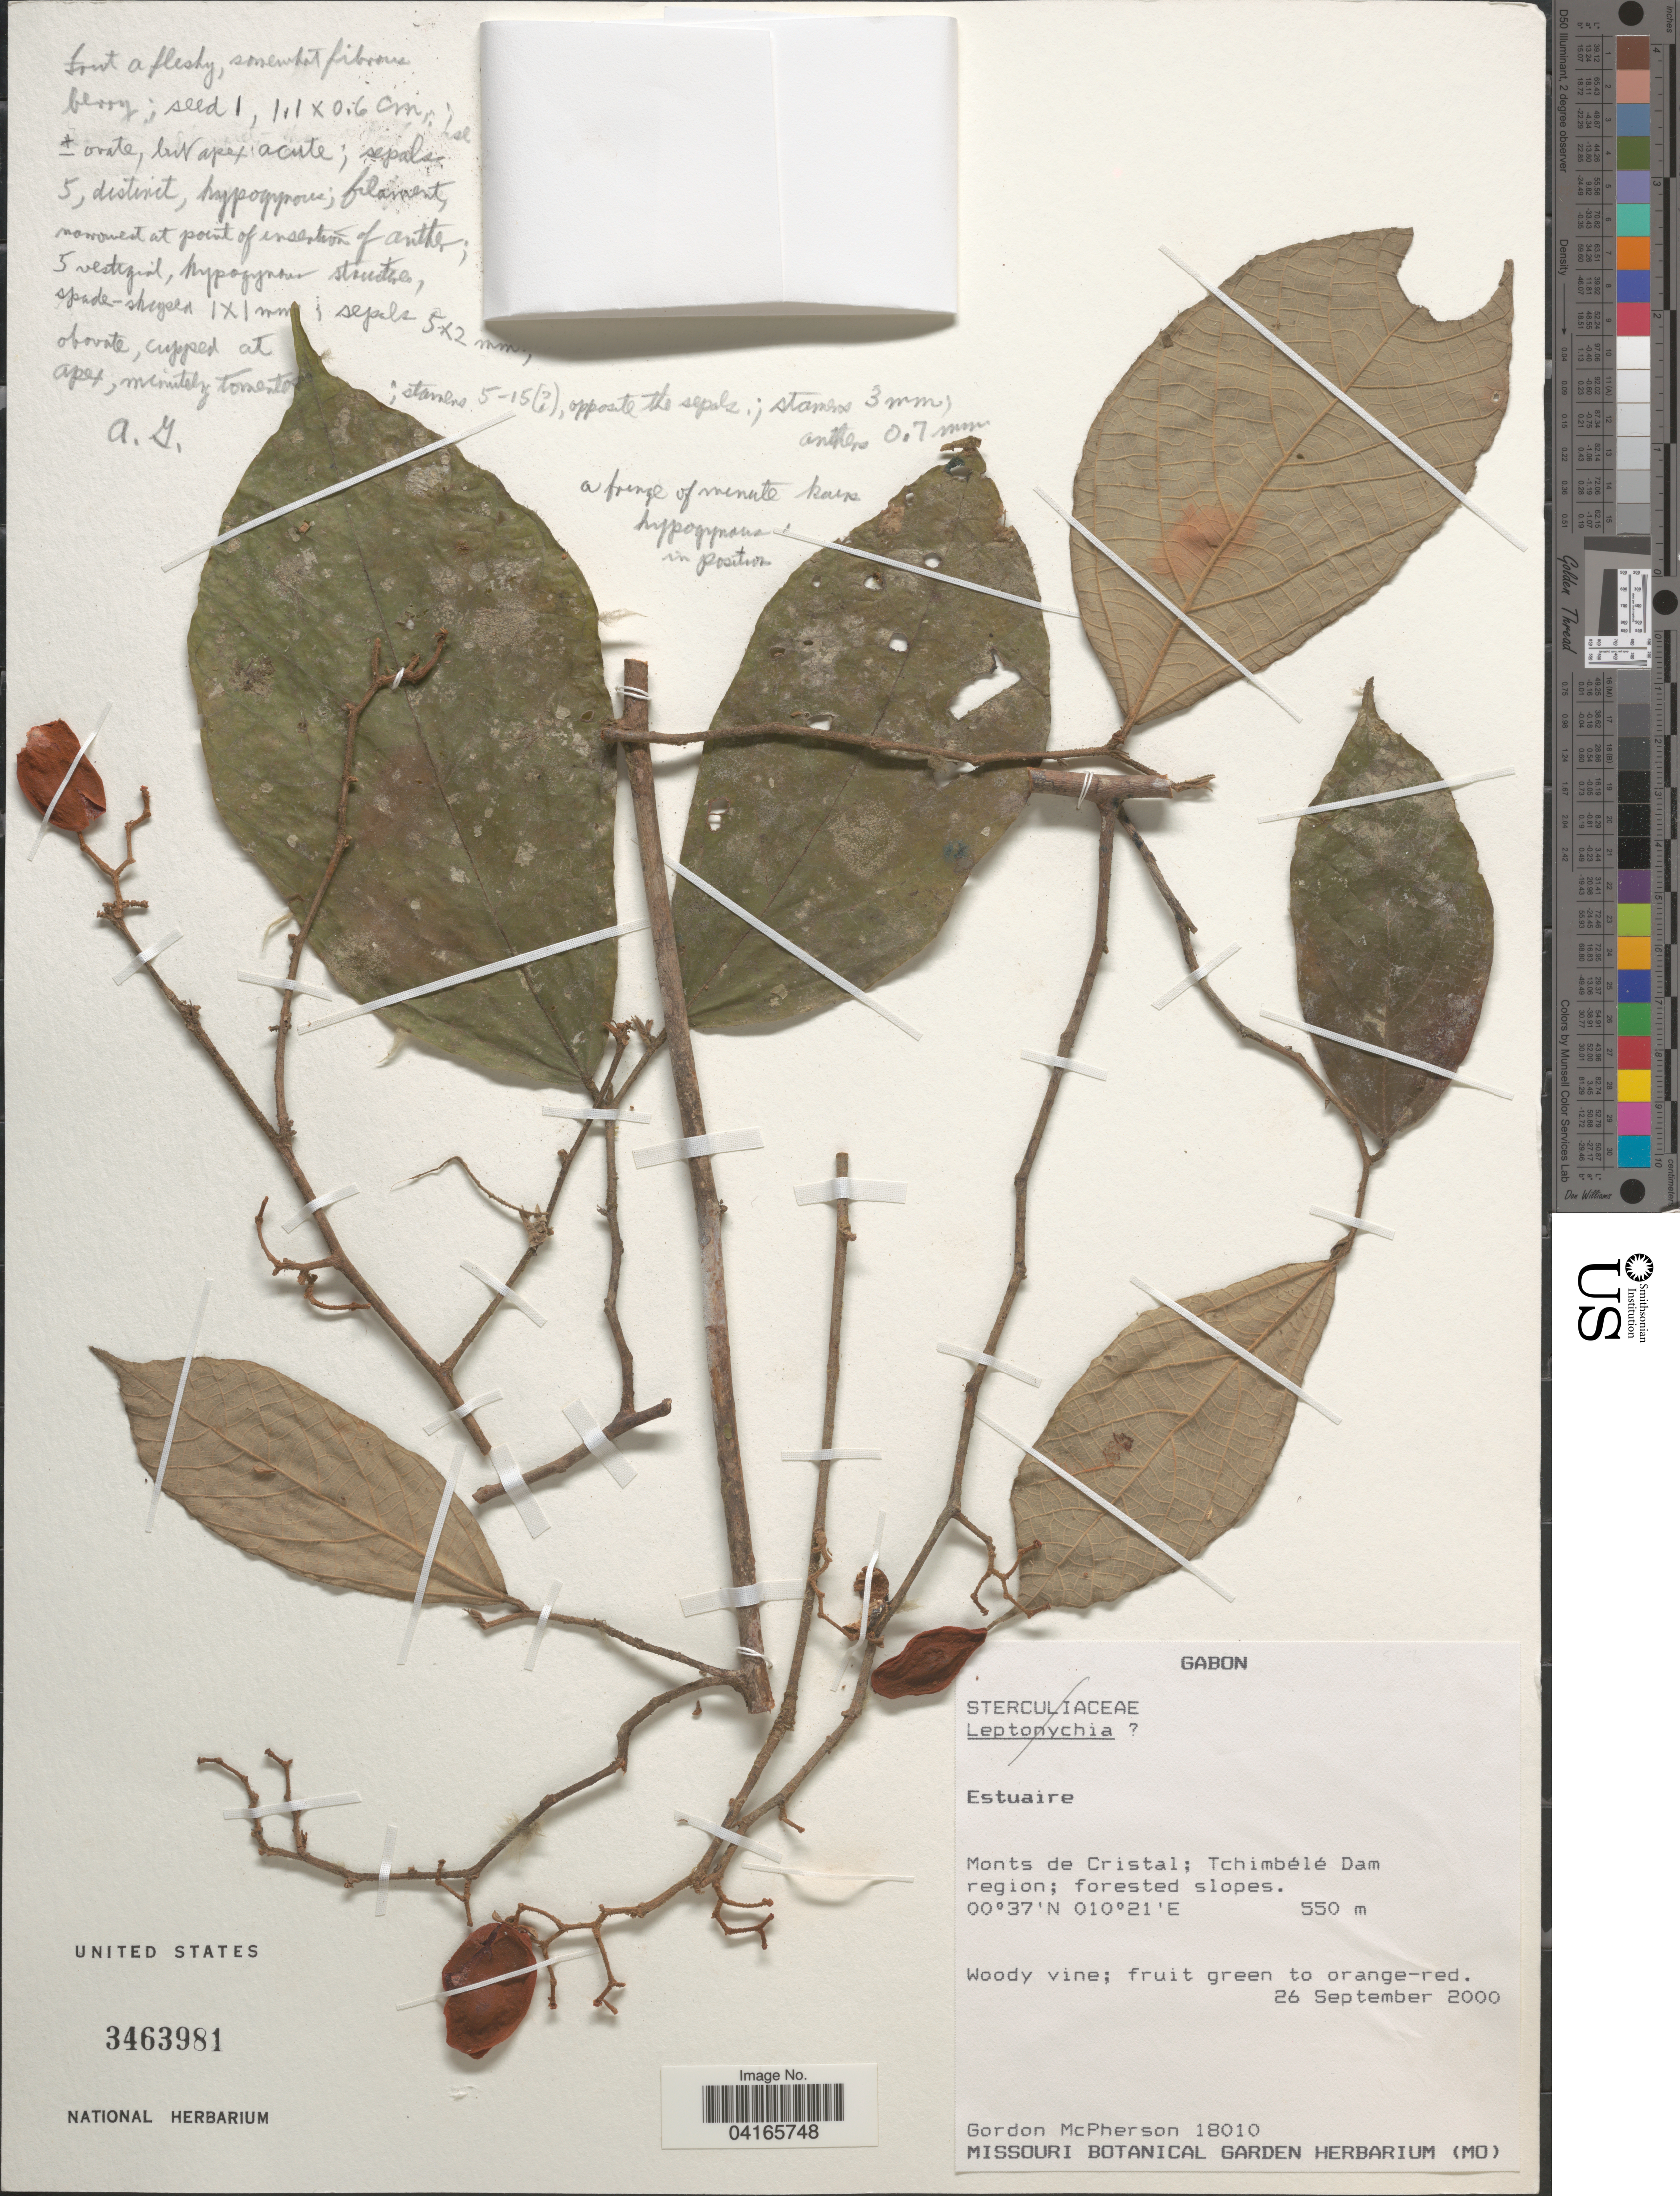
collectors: G. D. McPherson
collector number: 18010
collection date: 2000-09-26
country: Gabon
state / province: Estuaire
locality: Monts de Cristal; Tchimbélé Dam region; forested slopes.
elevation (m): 550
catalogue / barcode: US 3463981